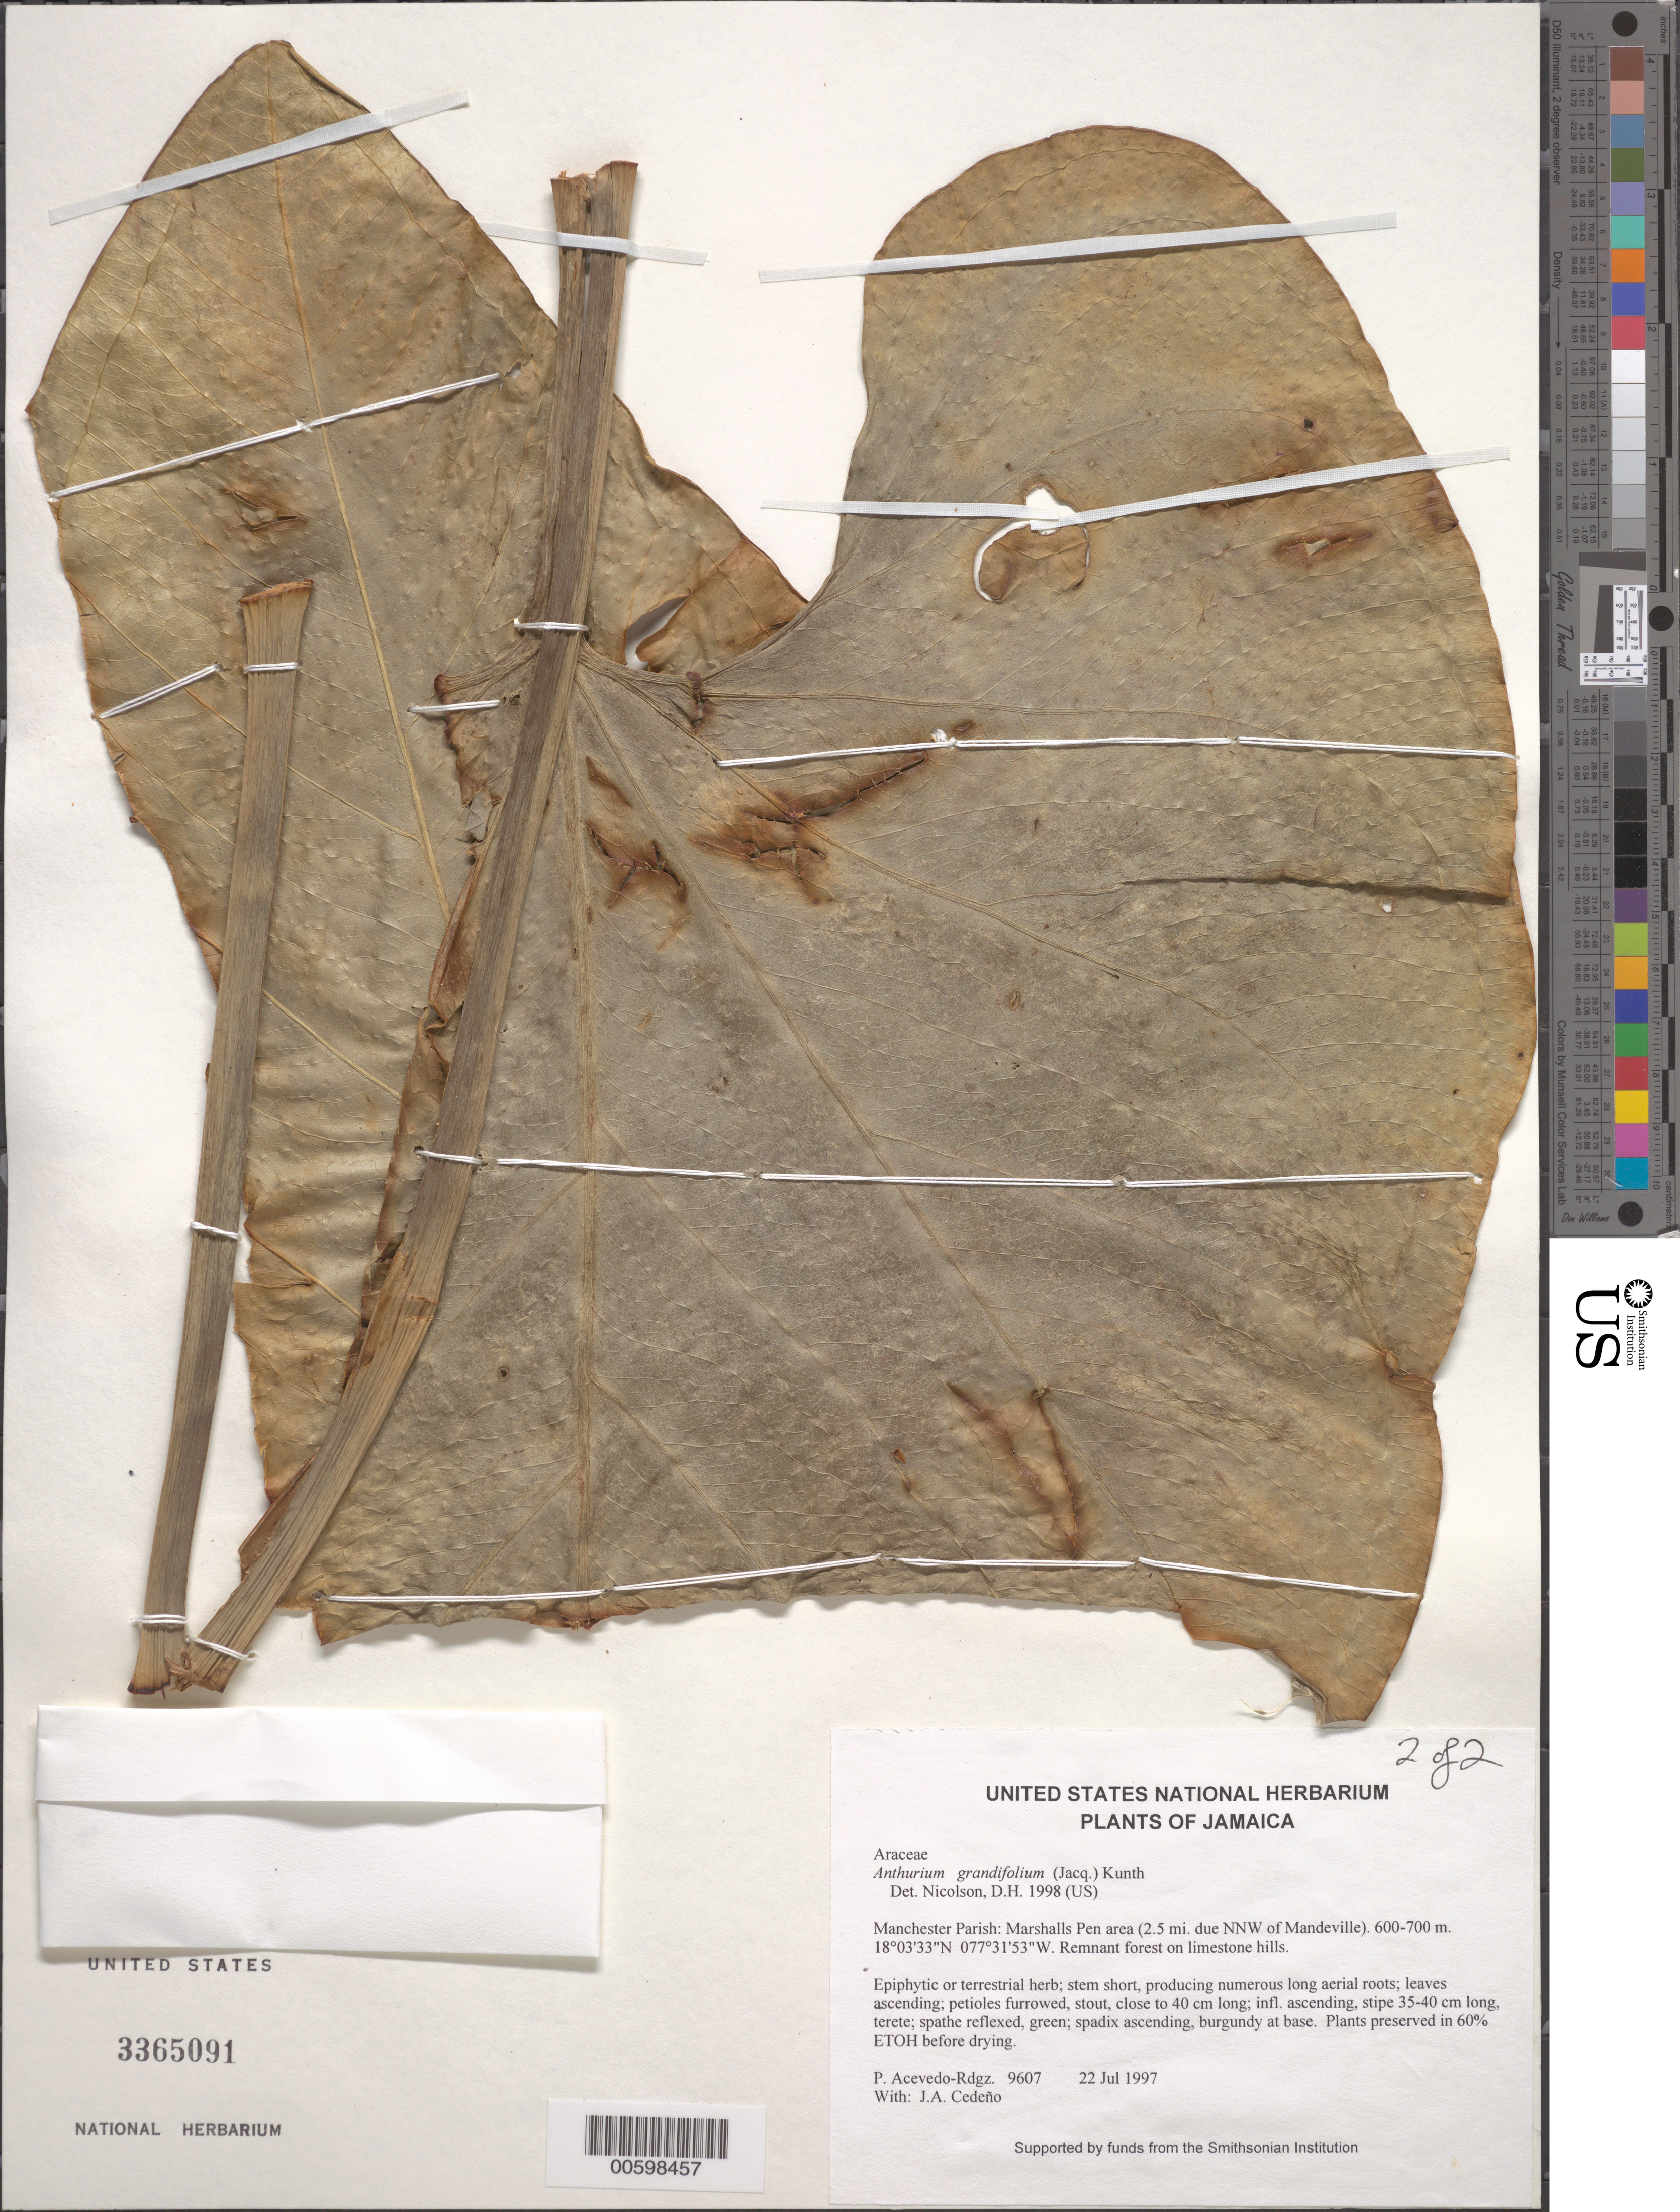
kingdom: Plantae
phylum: Tracheophyta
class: Liliopsida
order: Alismatales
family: Araceae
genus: Anthurium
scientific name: Anthurium grandifolium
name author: (Jacq.) Kunth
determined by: Nicolson, Dan H.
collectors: P. Acevedo-Rodr. & J. A. Cedeño M.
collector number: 9607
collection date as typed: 22 Jul 1997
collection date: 1997-07-22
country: Jamaica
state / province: Manchester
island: Jamaica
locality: Manchester Parish: Marshalls Pen area (2.5 mi. due NNW of Mandeville).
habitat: Remnant forest on limestone hills.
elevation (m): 600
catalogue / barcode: US 3365091